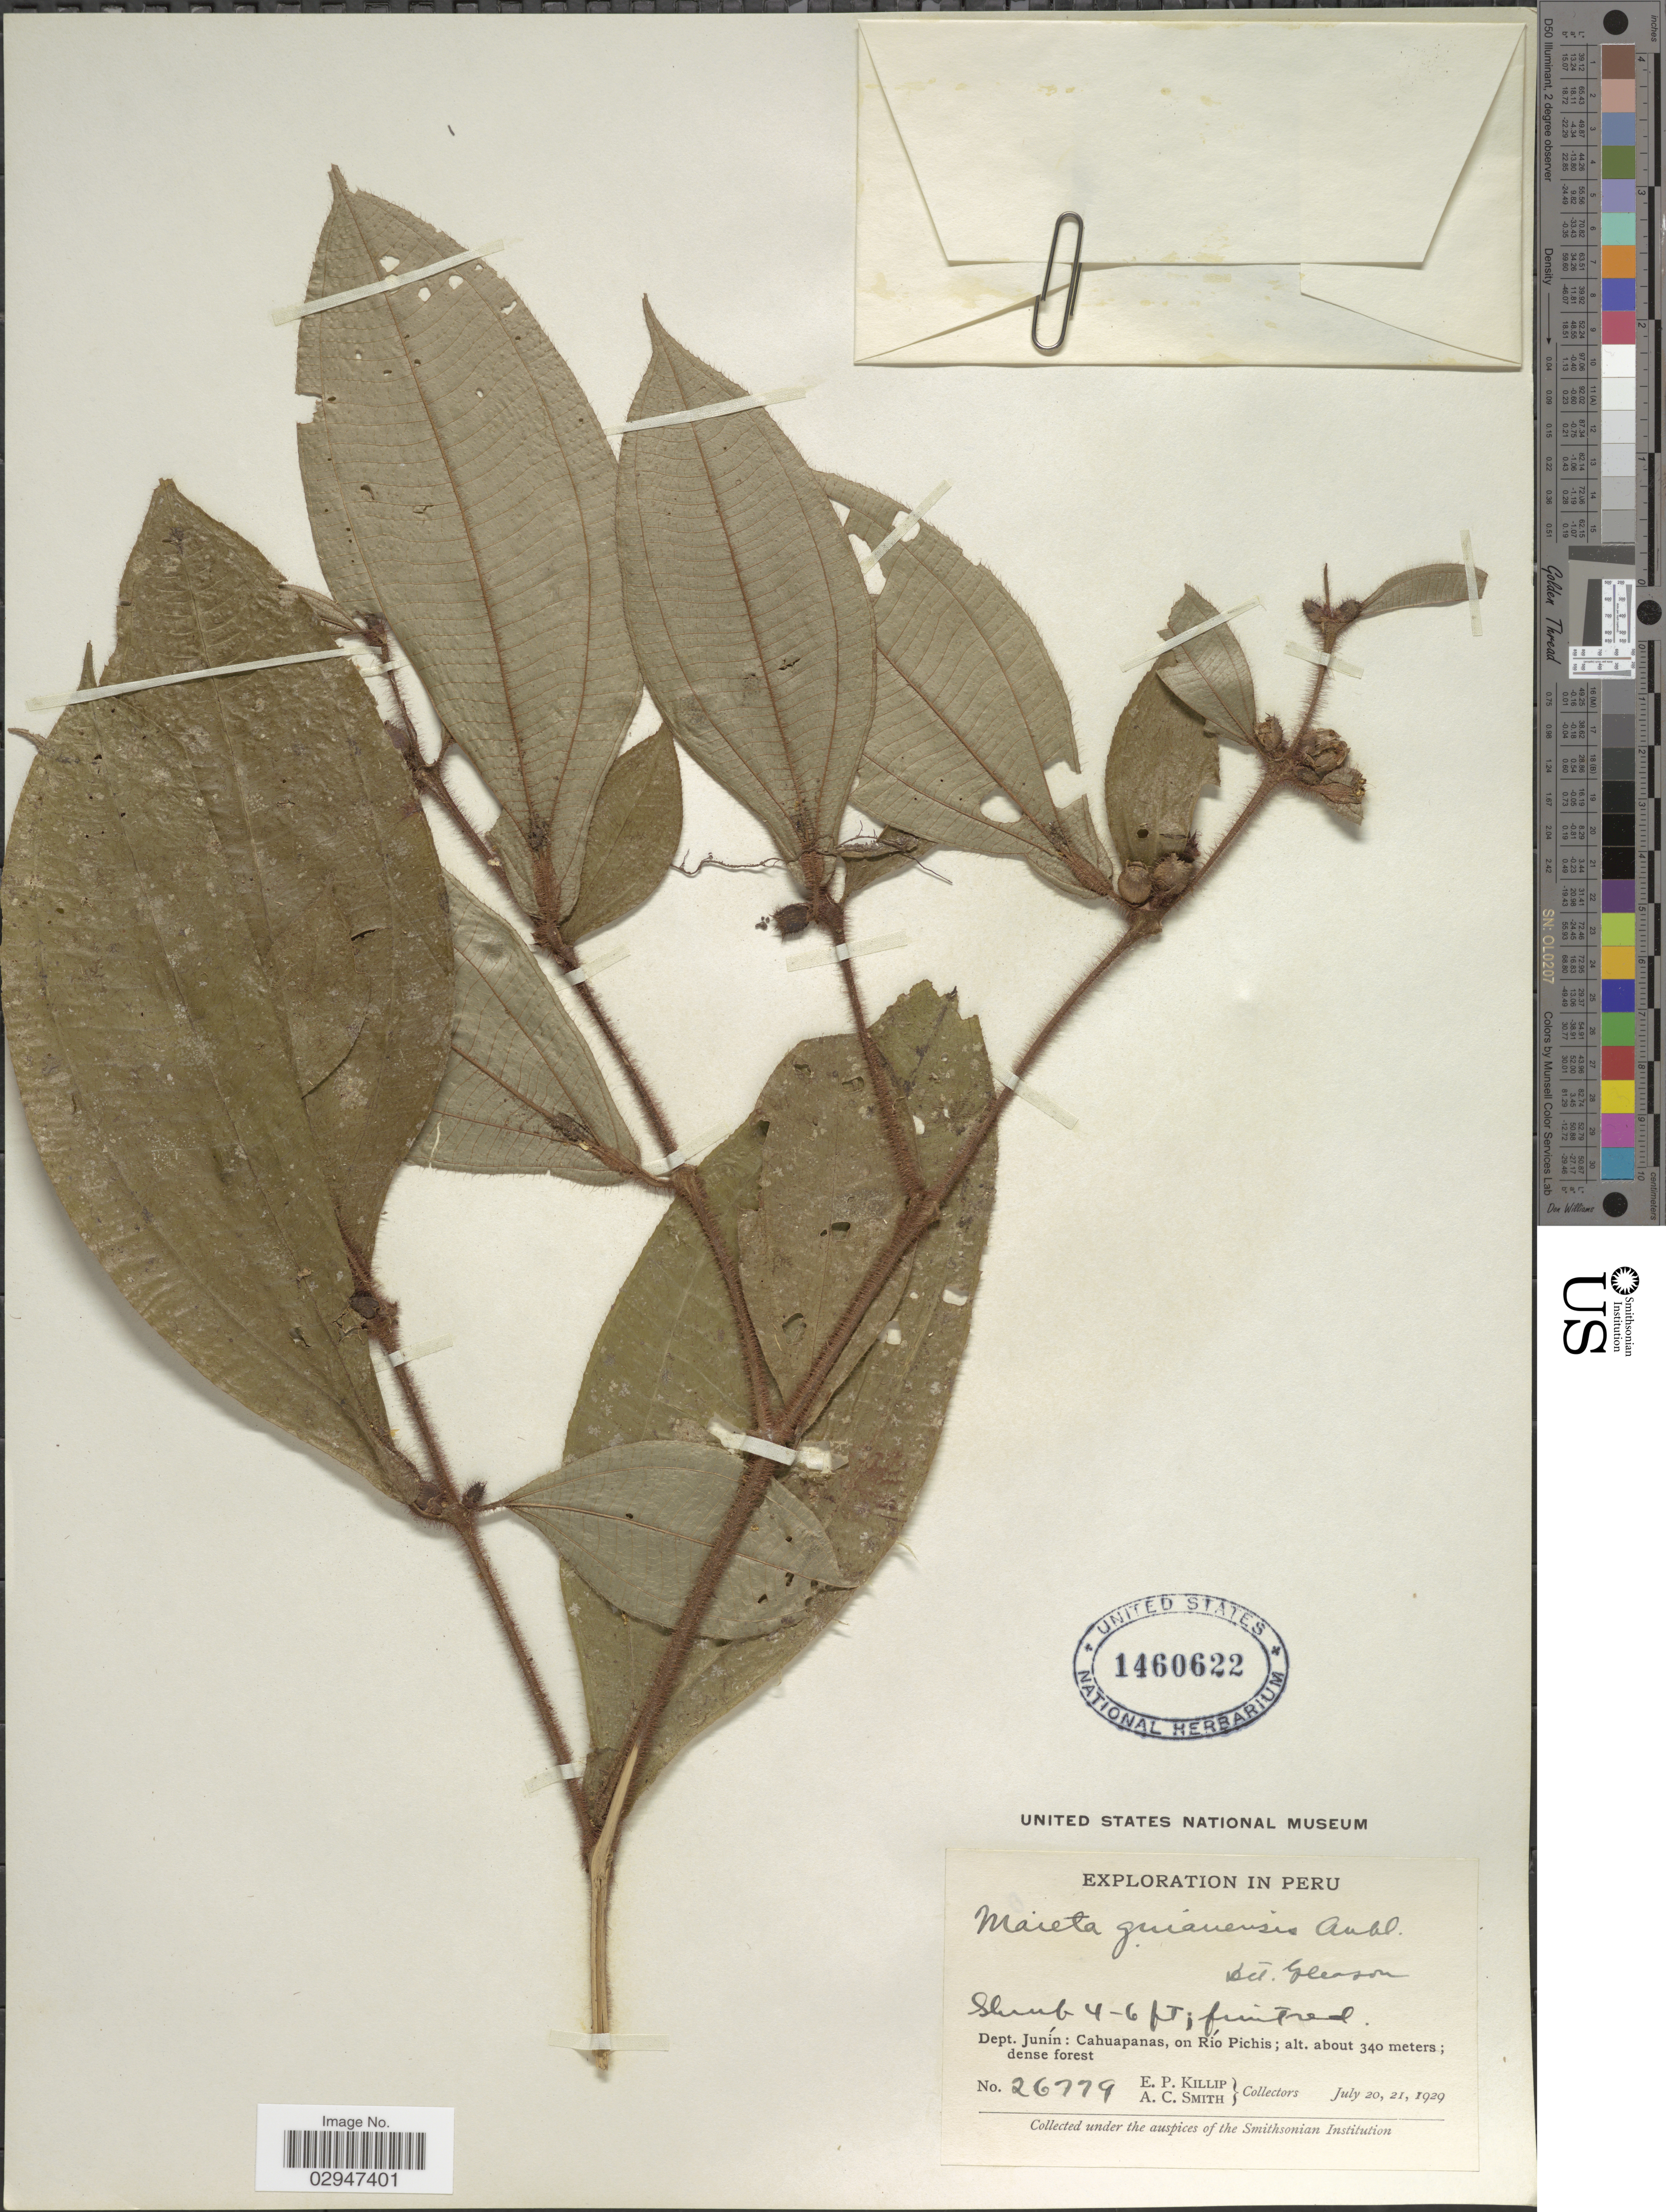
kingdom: Plantae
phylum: Tracheophyta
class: Magnoliopsida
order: Myrtales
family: Melastomataceae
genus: Maieta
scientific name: Maieta guianensis var. guianensis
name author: Aubl.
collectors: E. P. Killip & A. C. Smith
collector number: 26779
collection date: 1929-07-20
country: Peru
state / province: Junín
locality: Dept. Junín: Cahuapanas, on Río Pichis.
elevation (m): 340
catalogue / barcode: US 1460622